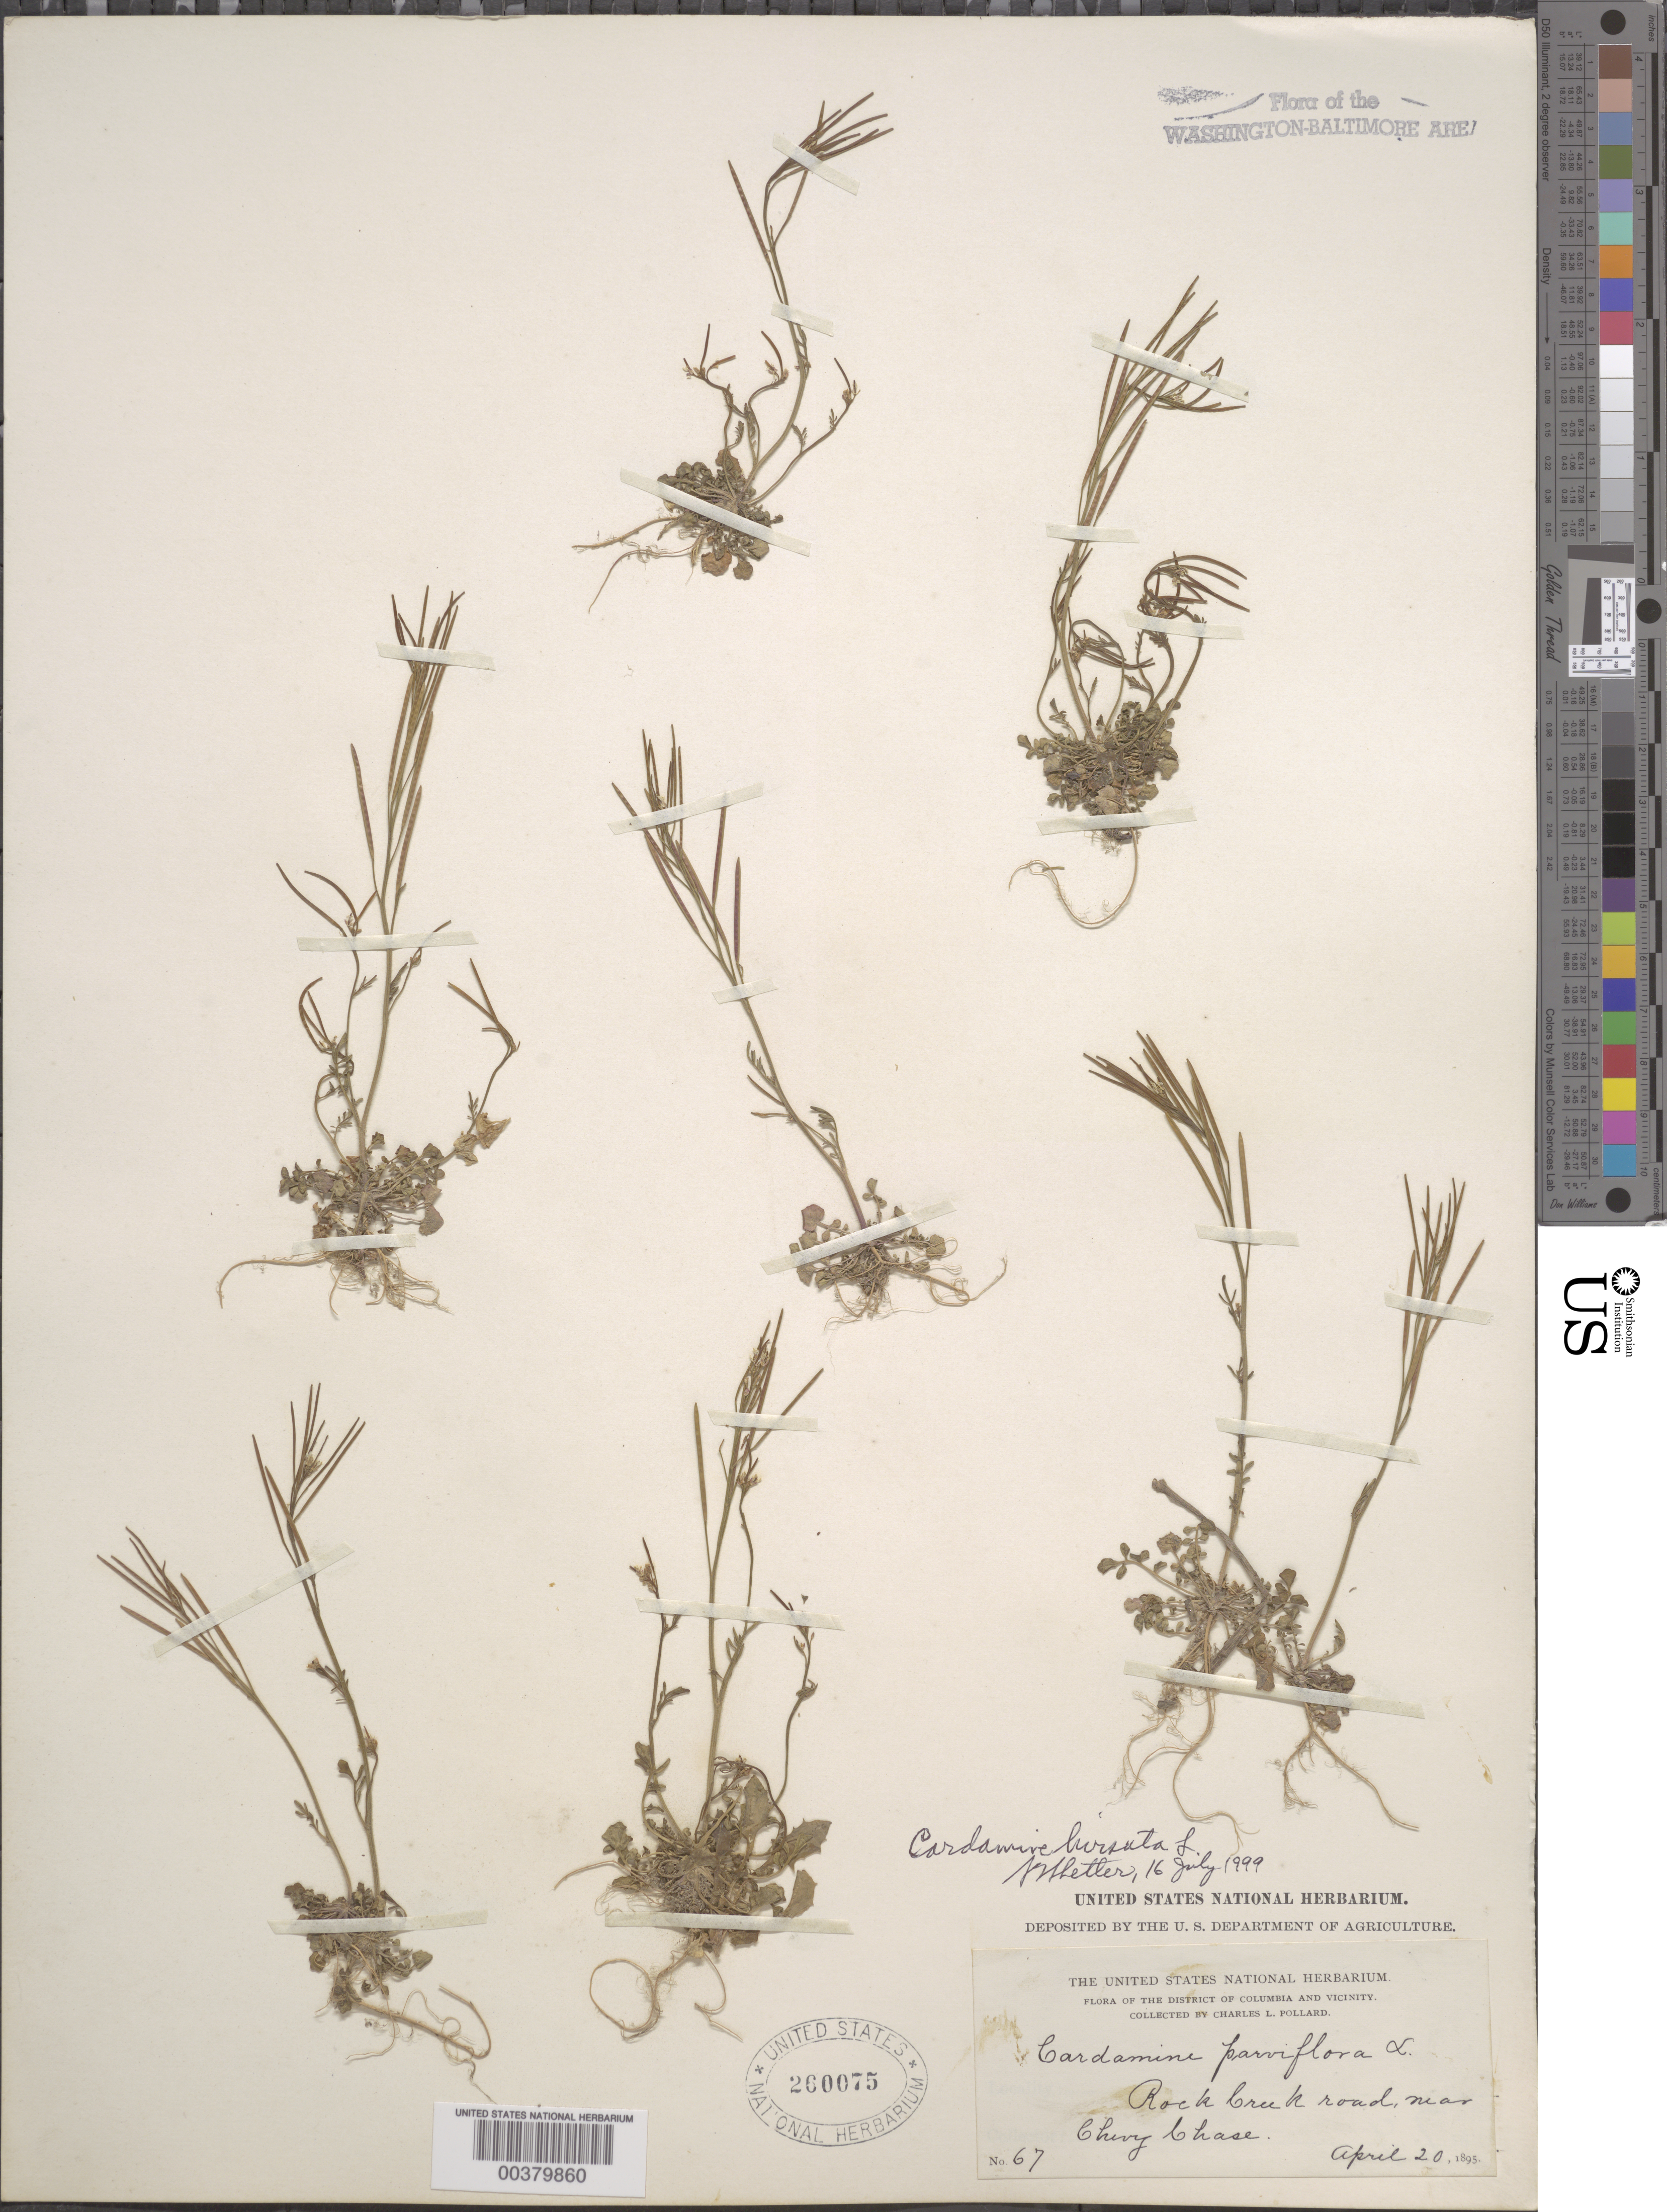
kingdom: Plantae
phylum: Tracheophyta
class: Magnoliopsida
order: Brassicales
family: Brassicaceae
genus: Cardamine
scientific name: Cardamine hirsuta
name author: L.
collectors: C. L. Pollard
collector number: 67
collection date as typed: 20 Apr 1895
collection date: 1895-04-20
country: United States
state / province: Maryland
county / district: Montgomery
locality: Rock Creek Rd. near Chevy Chase Rock Creek Park & vicinity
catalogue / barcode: US 260075